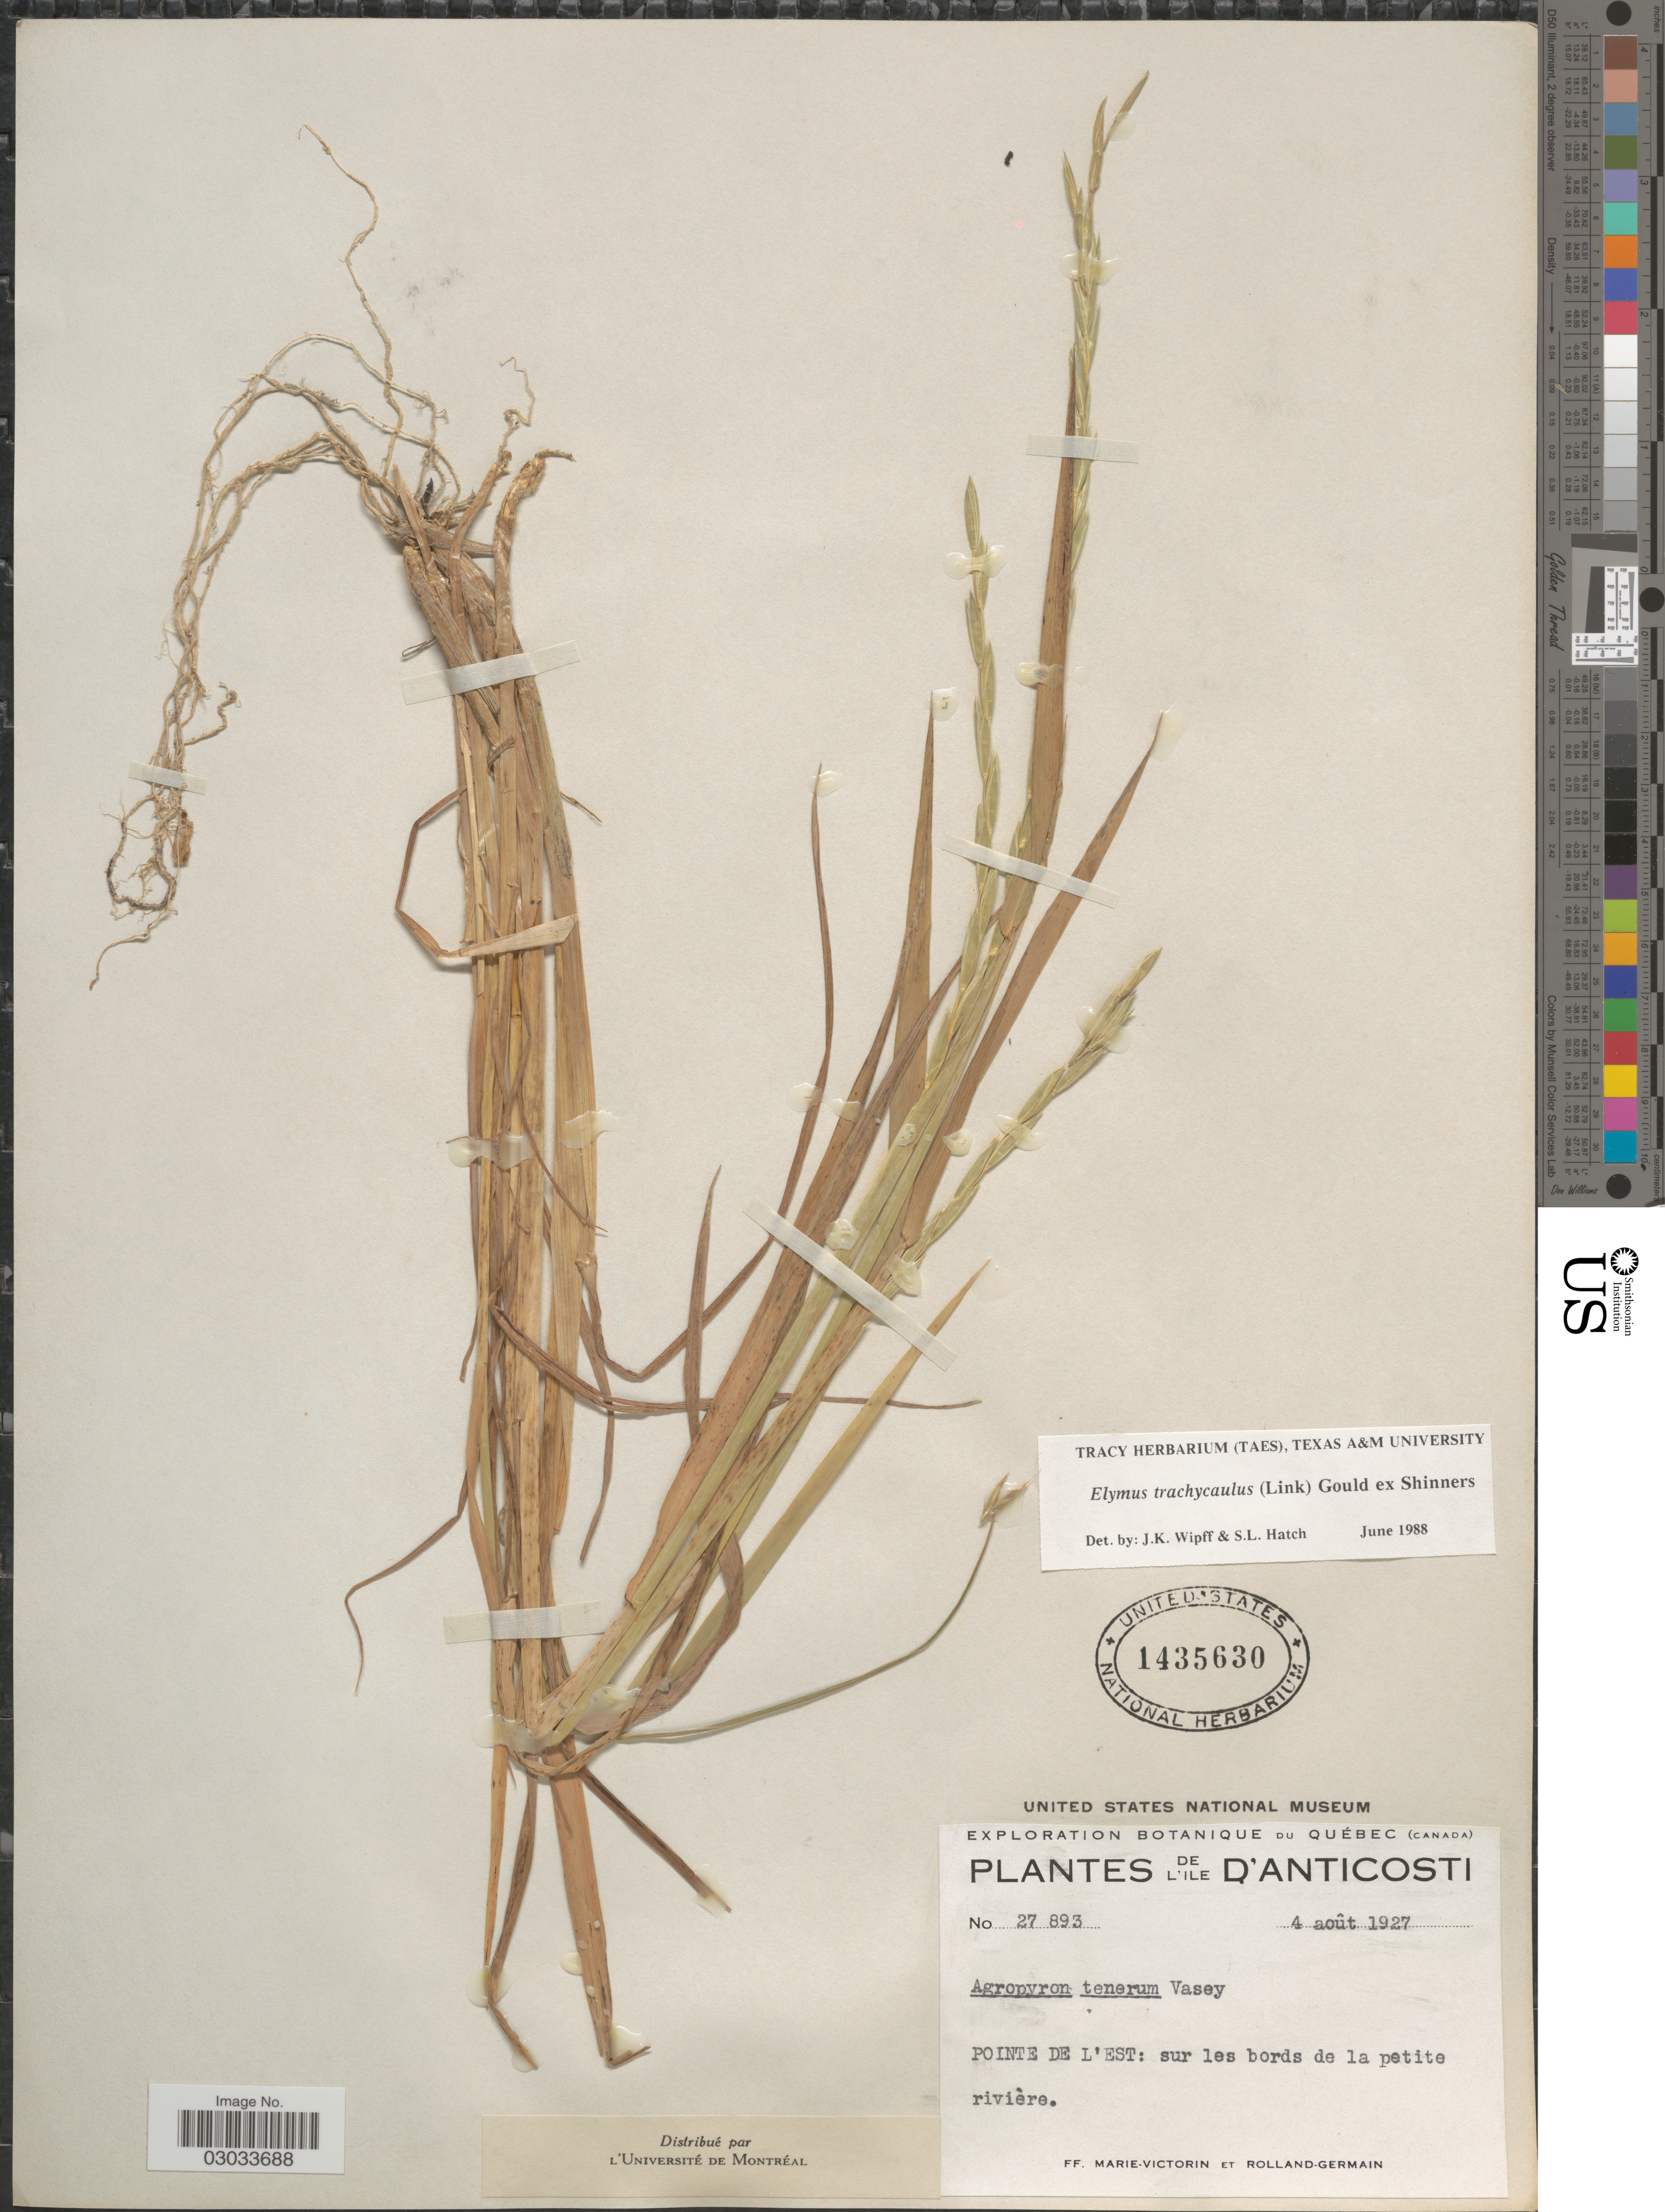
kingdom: Plantae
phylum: Tracheophyta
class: Liliopsida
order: Poales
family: Poaceae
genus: Elymus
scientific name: Elymus trachycaulus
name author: (Link) Gould ex Shinners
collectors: F. Marie-Victorin & Rolland-Germain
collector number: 27893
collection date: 1927-08-04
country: Canada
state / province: Quebec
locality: Exploration Botanique du Québec. L'ile d'Anticosti. Pointe de l'Est: sur les bords de la petite rivière.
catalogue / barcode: US 1435630